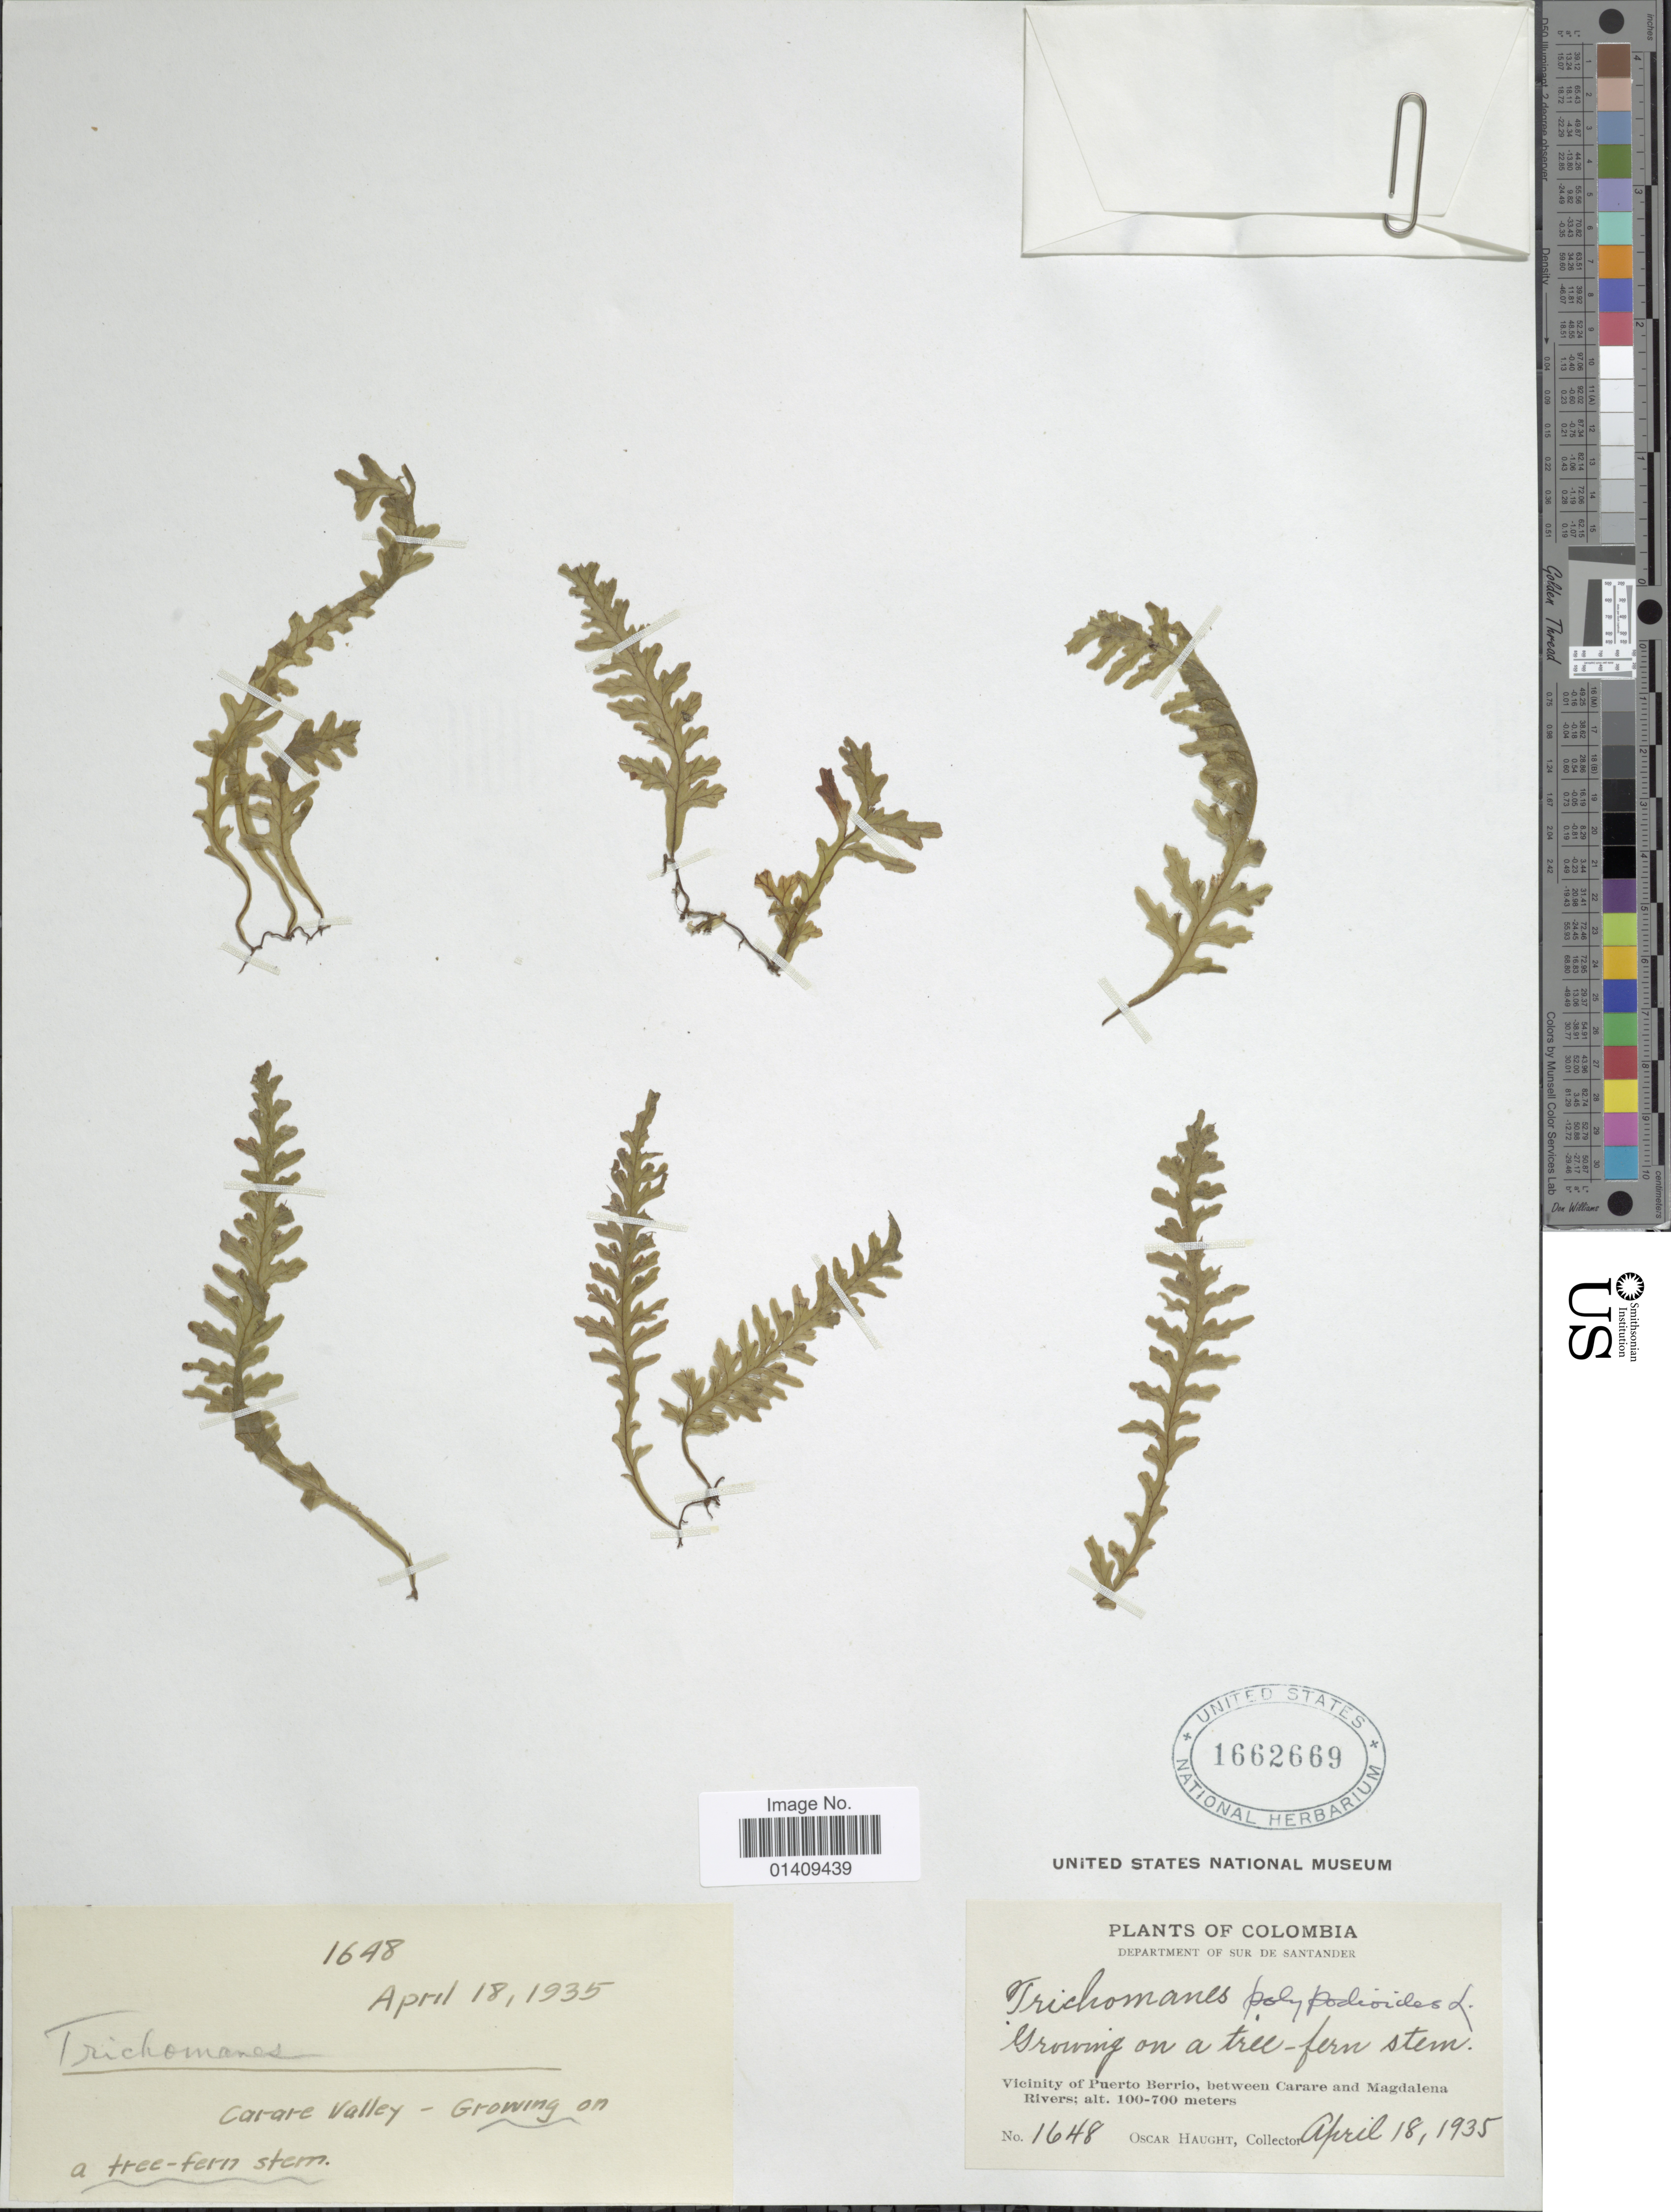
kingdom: Plantae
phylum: Tracheophyta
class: Polypodiopsida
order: Hymenophyllales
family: Hymenophyllaceae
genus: Trichomanes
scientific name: Trichomanes polypodioides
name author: L.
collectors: O. L. Haught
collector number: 1648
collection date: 1935-04-18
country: Colombia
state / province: Santander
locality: Department of Sur de Santander vicinity of Puerto Berrio between Carare and Magdalena rivers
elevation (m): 100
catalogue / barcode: US 1662669